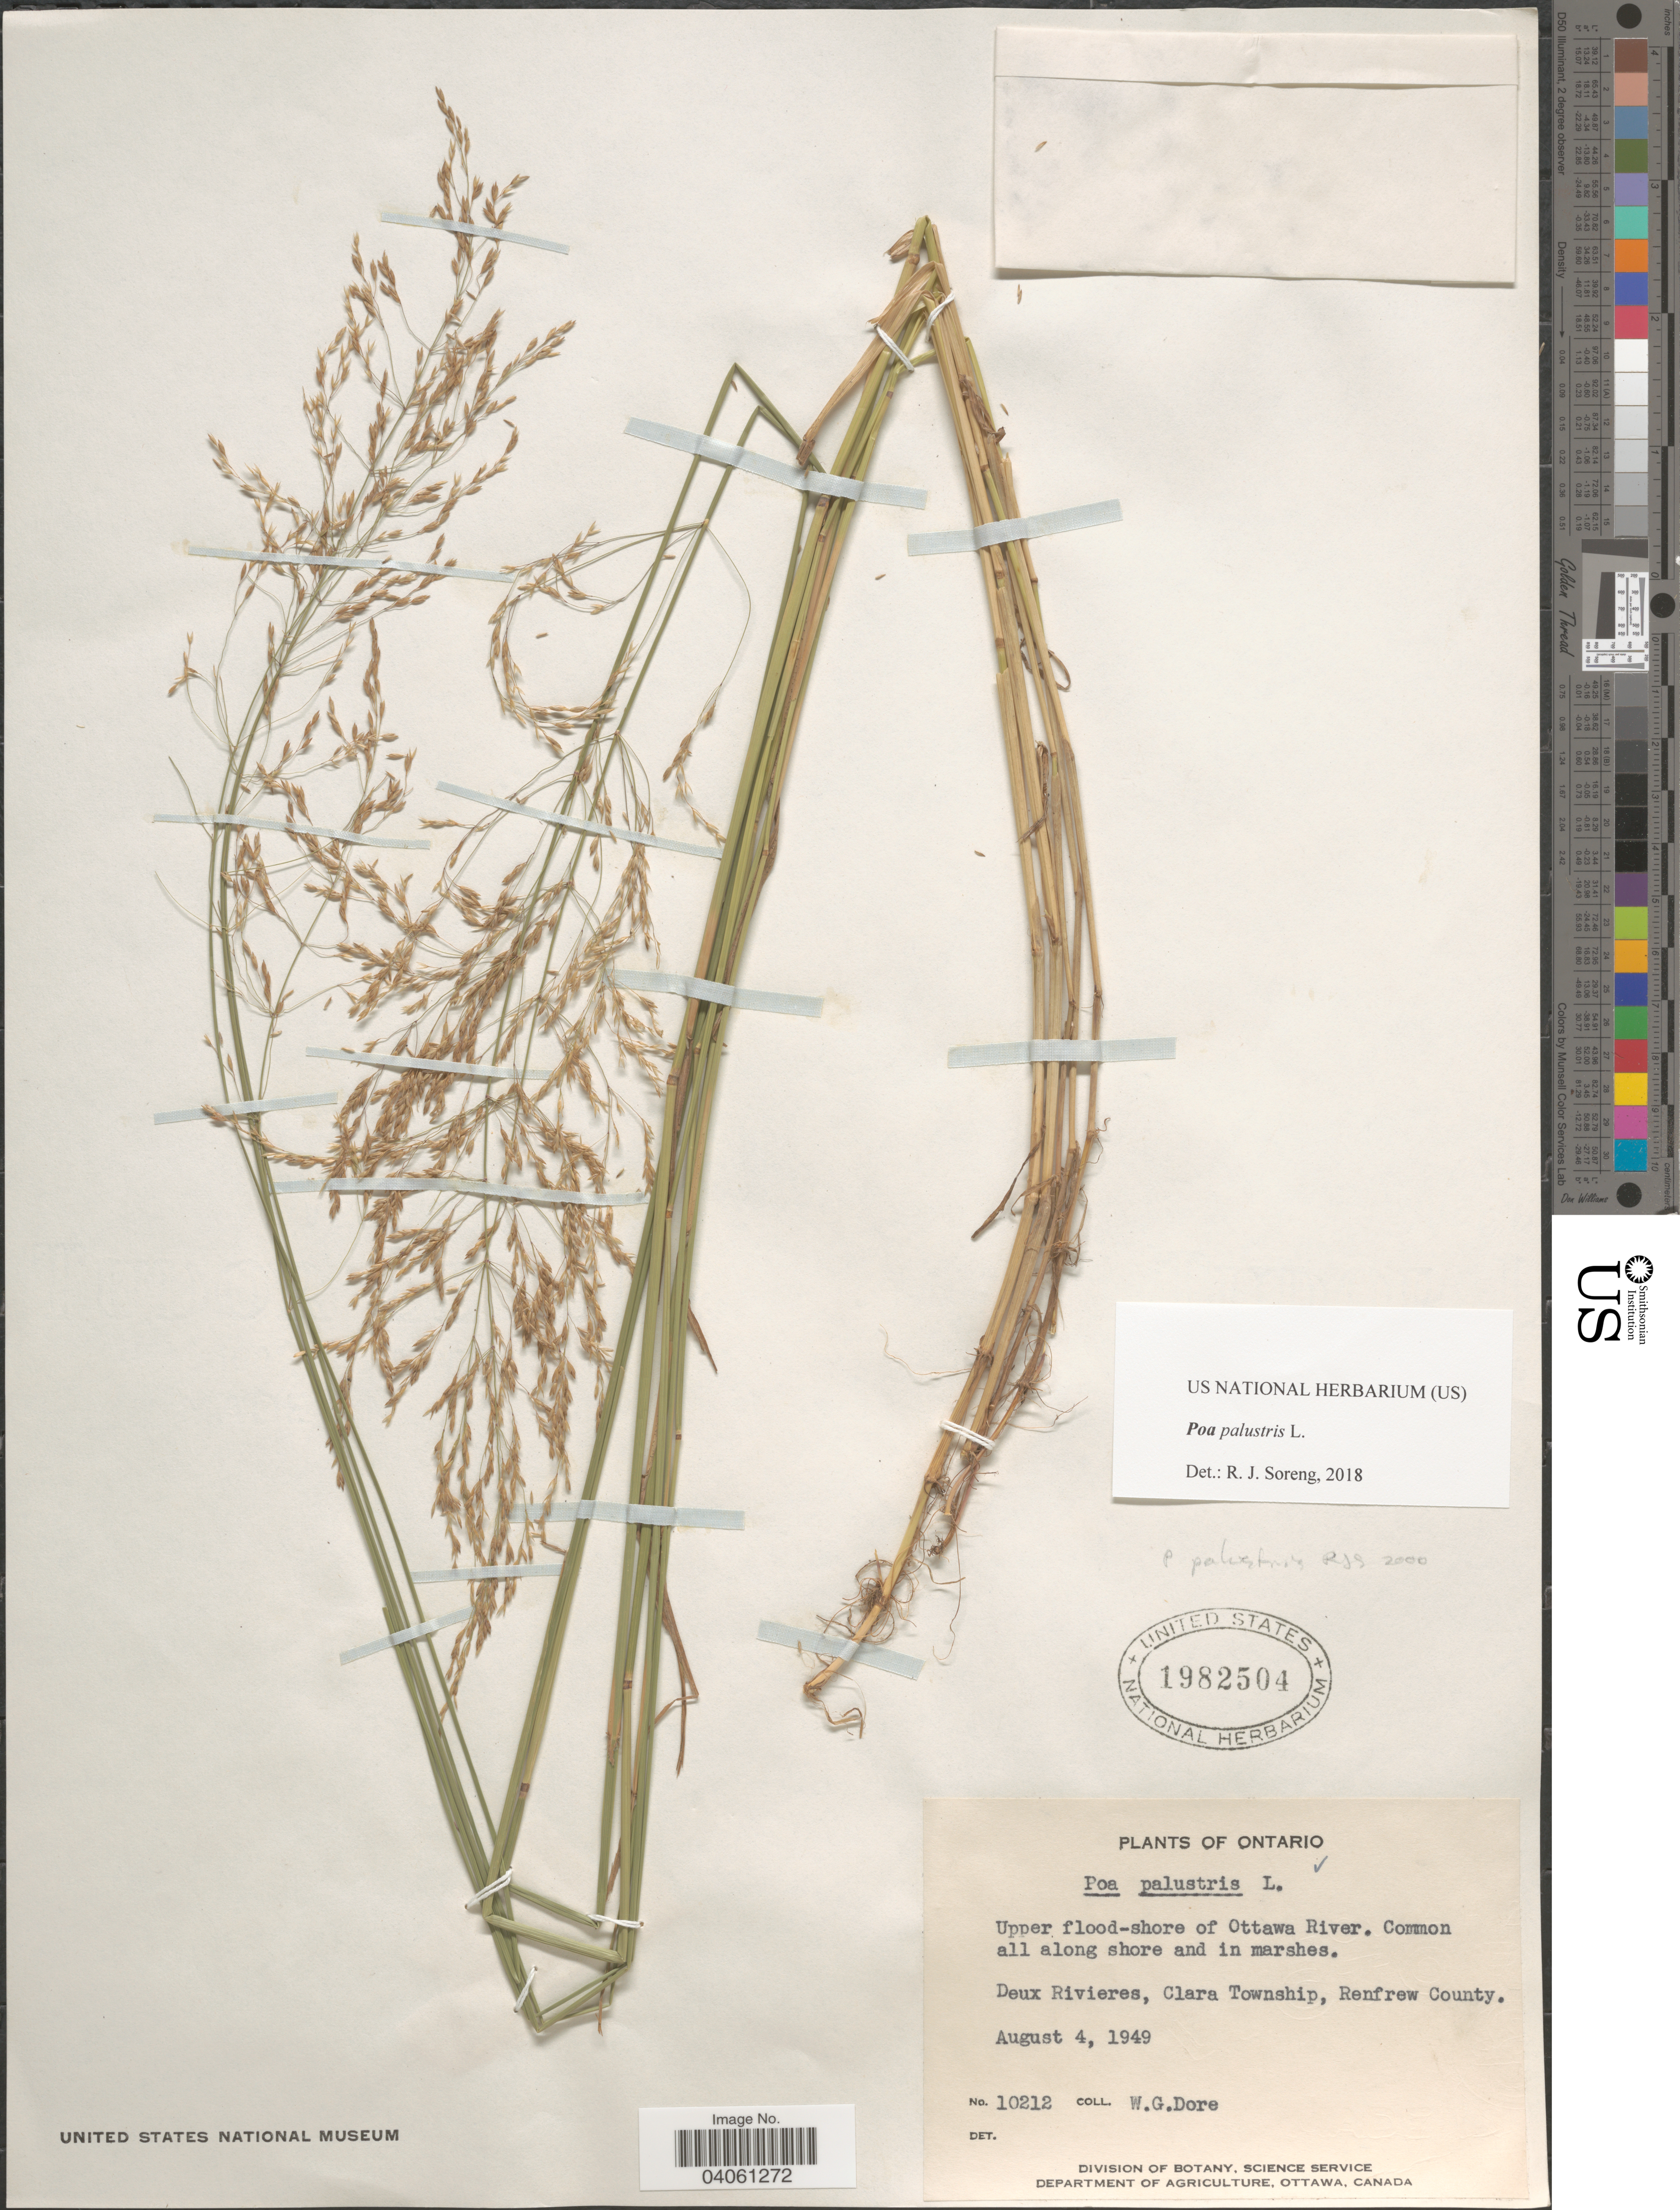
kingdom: Plantae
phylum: Tracheophyta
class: Liliopsida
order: Poales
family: Poaceae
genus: Poa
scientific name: Poa palustris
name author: L.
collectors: W. Dore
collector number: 10212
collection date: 1949-08-04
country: Canada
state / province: Ontario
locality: Upper flood-shore of Ottawa River. all along shore and in marshes. Deux Rivieres, Clara Township, Renfrew County.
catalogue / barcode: US 1982504